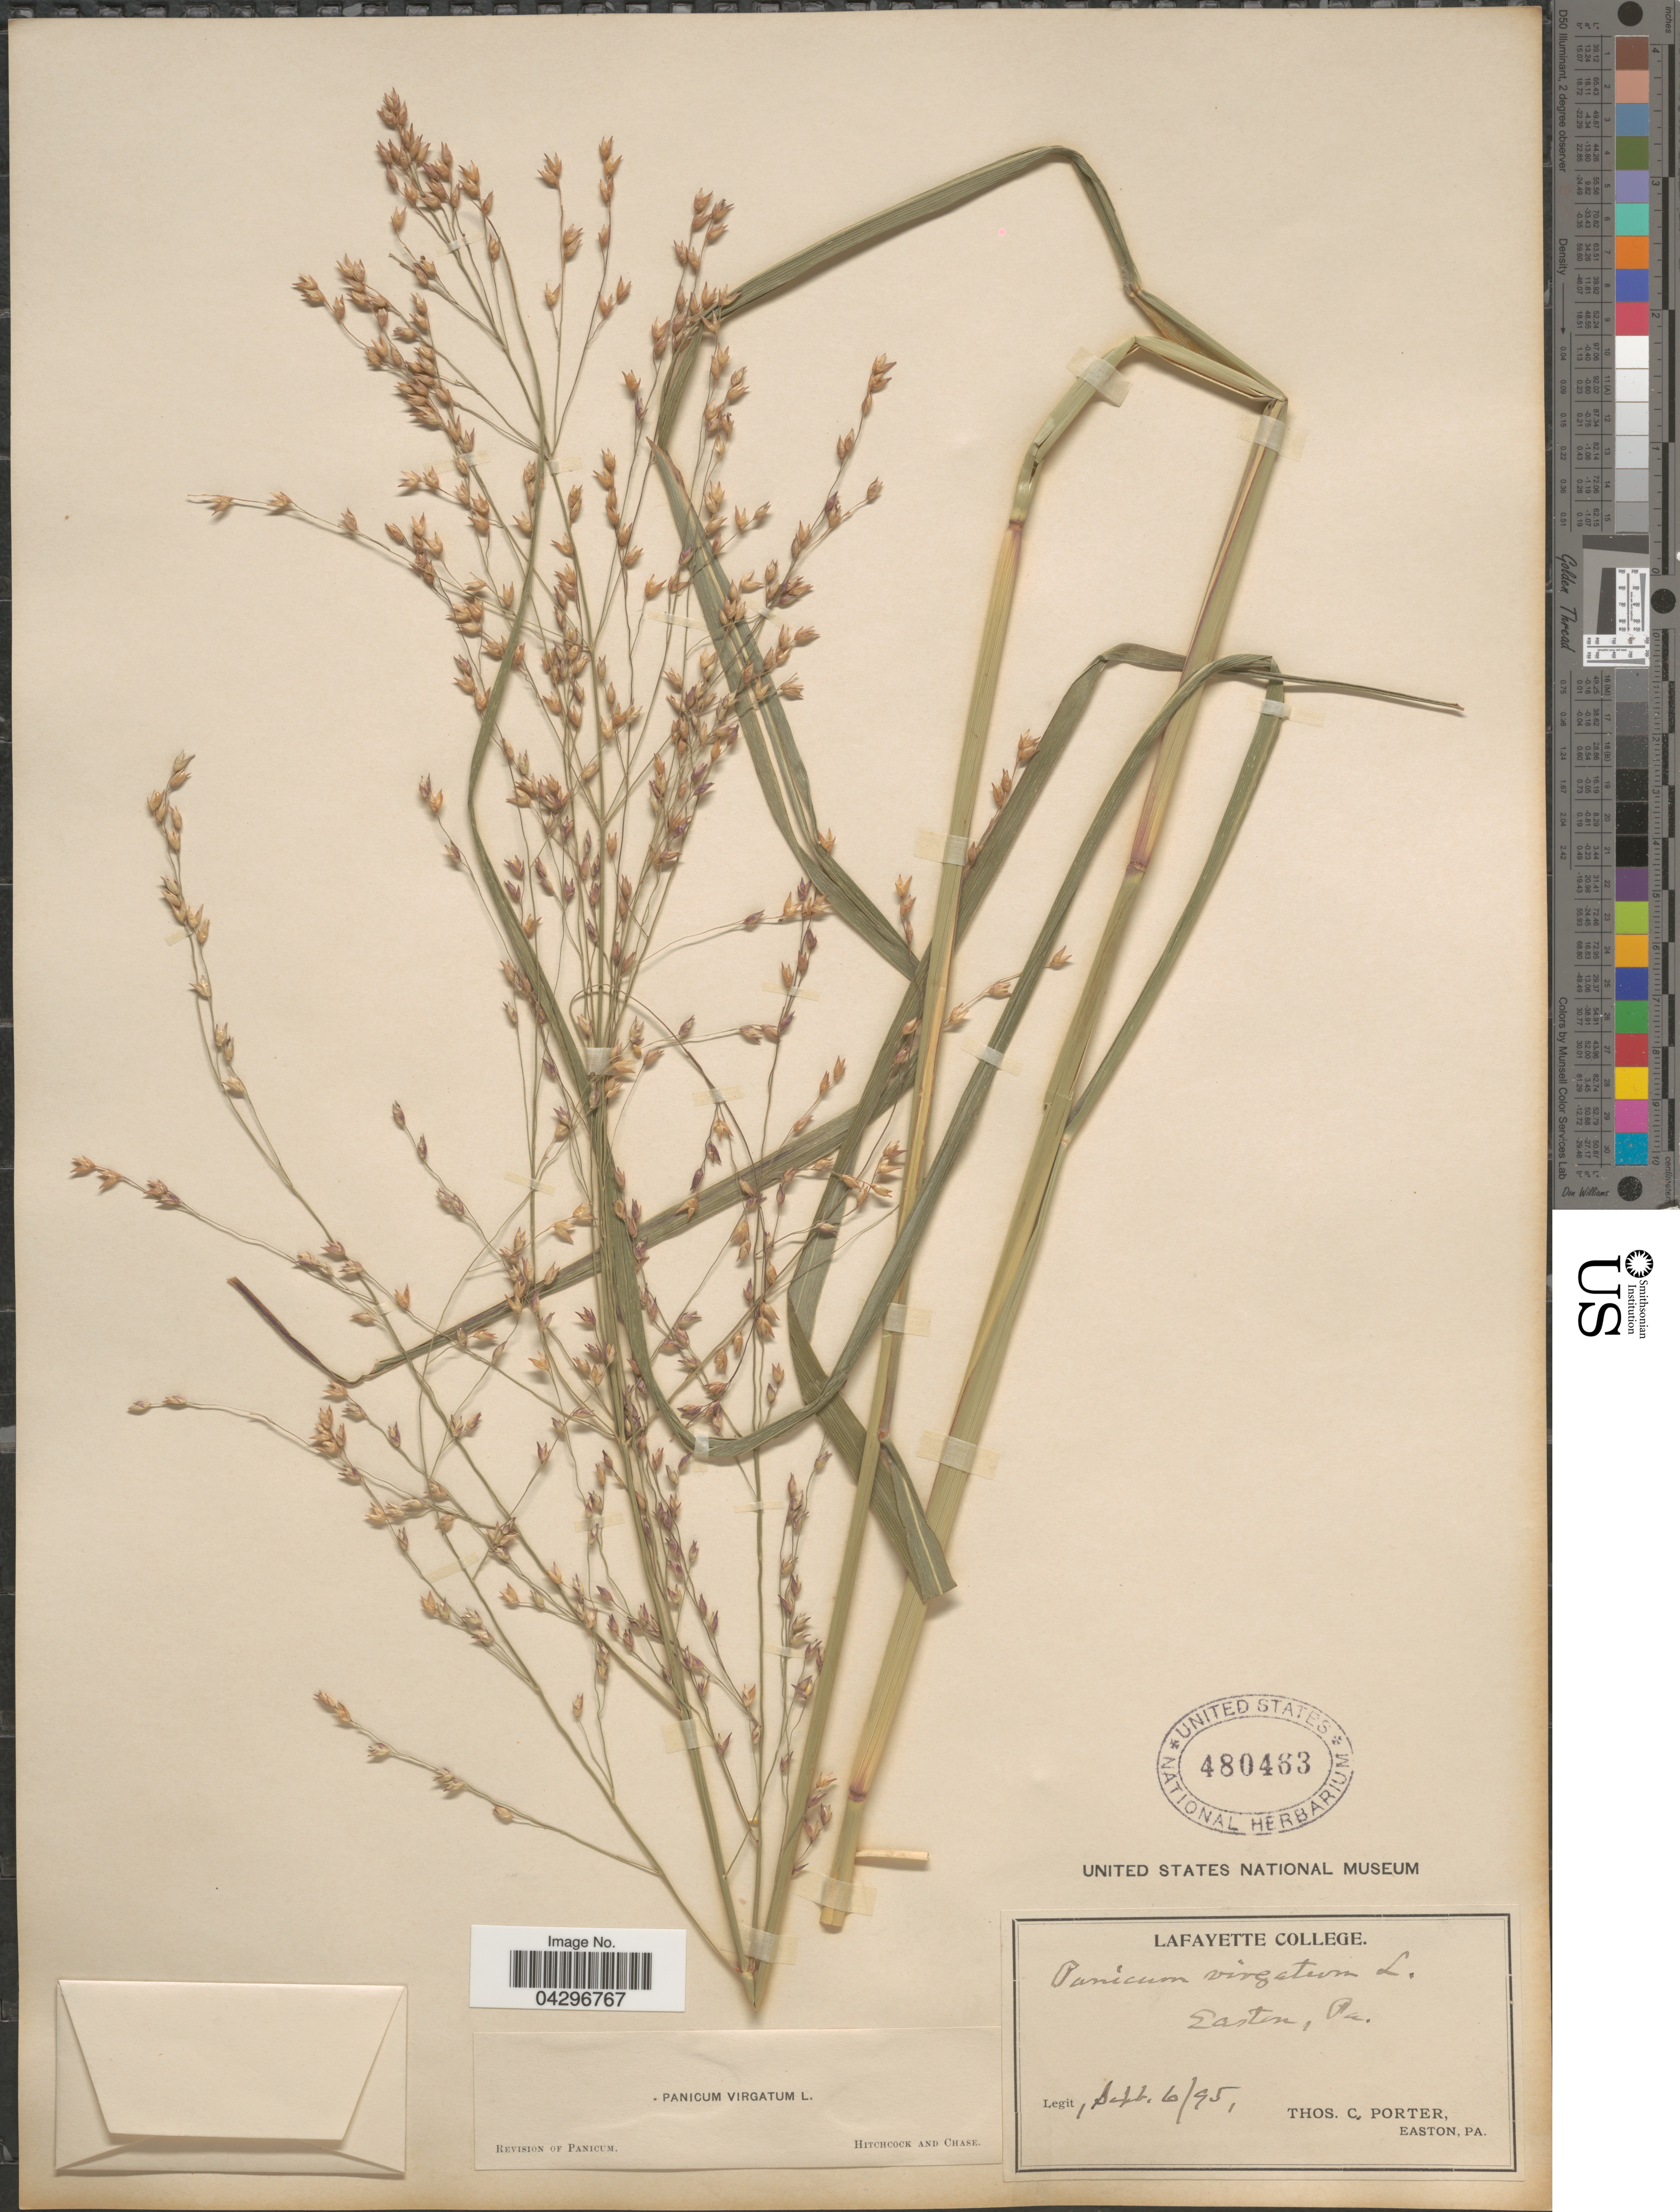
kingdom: Plantae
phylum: Tracheophyta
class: Liliopsida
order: Poales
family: Poaceae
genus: Panicum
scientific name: Panicum virgatum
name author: L.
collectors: T. Porter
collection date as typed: Transcribed d/m/y: 6/9/95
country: United States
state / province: Pennsylvania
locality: Easton.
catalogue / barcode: US 480463